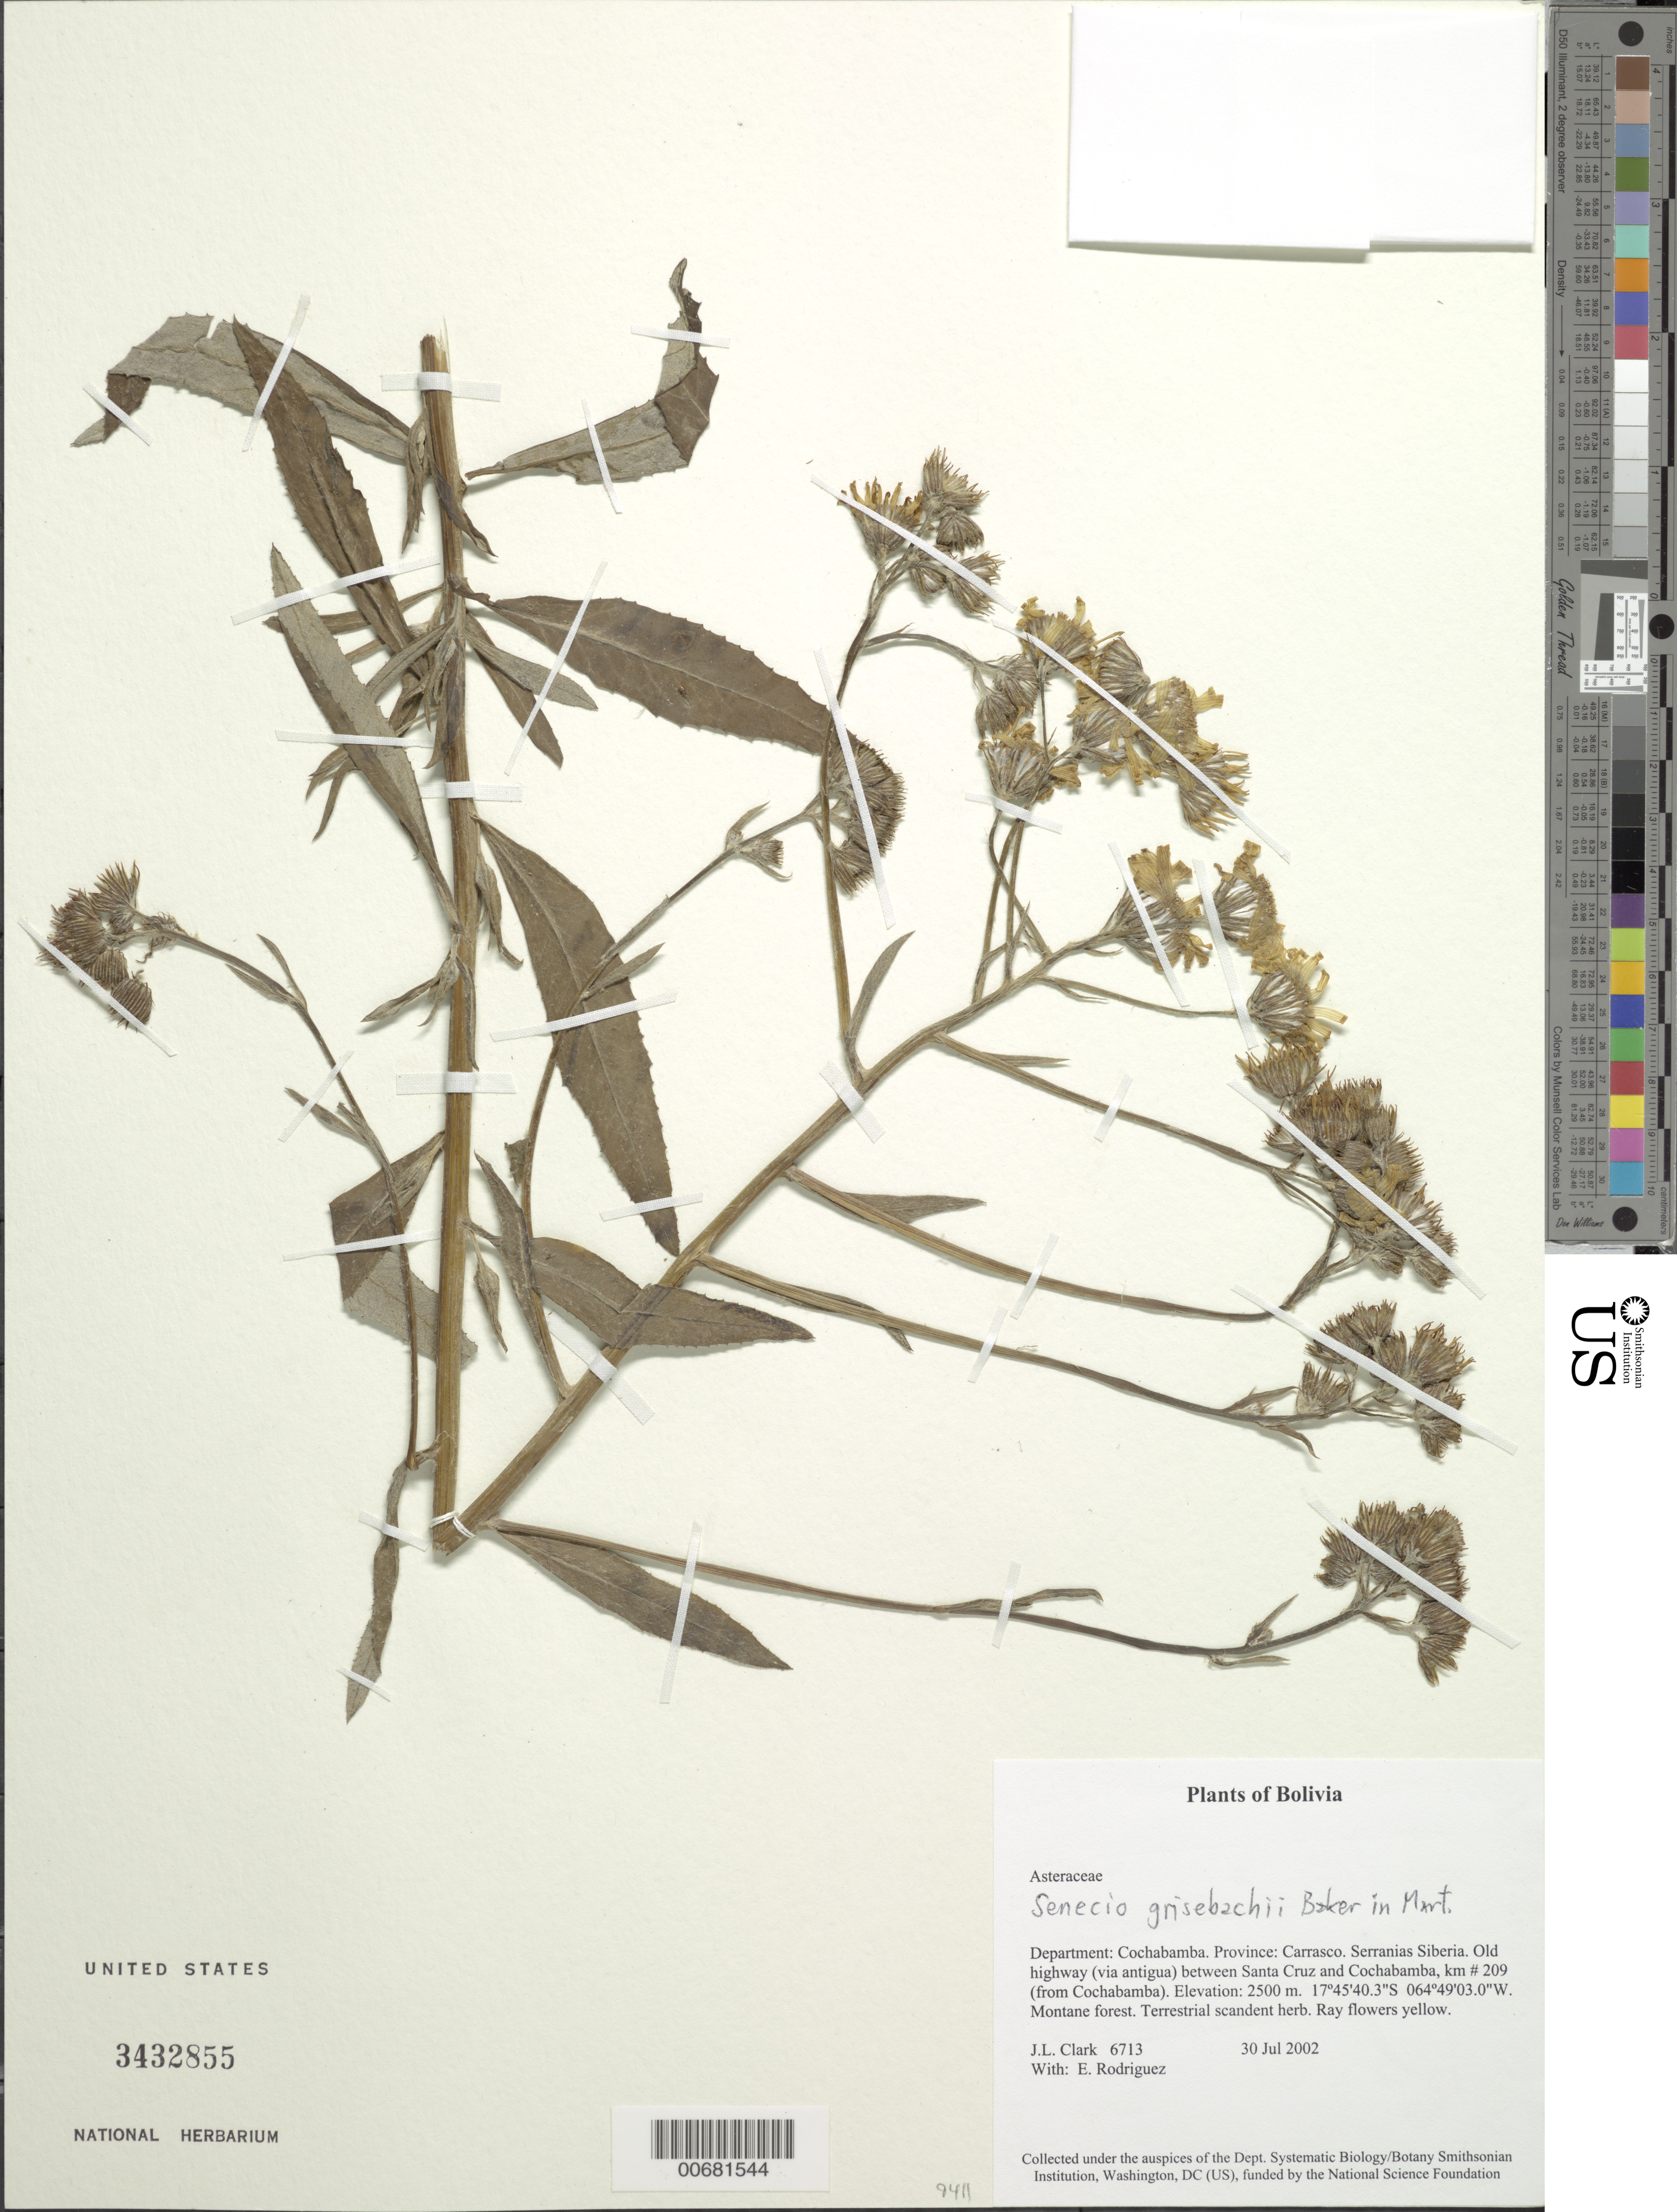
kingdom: Plantae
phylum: Tracheophyta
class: Magnoliopsida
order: Asterales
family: Asteraceae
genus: Senecio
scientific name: Senecio grisebachii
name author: Baker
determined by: Robinson, H. E., (US), Smithsonian Institution - National Museum of Natural History (UNITED STATES)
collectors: J. L. Clark & E. Rodriguez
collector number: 06713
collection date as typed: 30 Jul 2002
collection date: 2002-07-30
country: Bolivia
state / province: Cochabamba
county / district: Carrasco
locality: Serranias Siberia. Old highway (via Antigua) between Santa Cruz and Cochabamba, km # 209 (from Cochabamba).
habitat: Montane forest.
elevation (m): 2500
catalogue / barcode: US 3432855